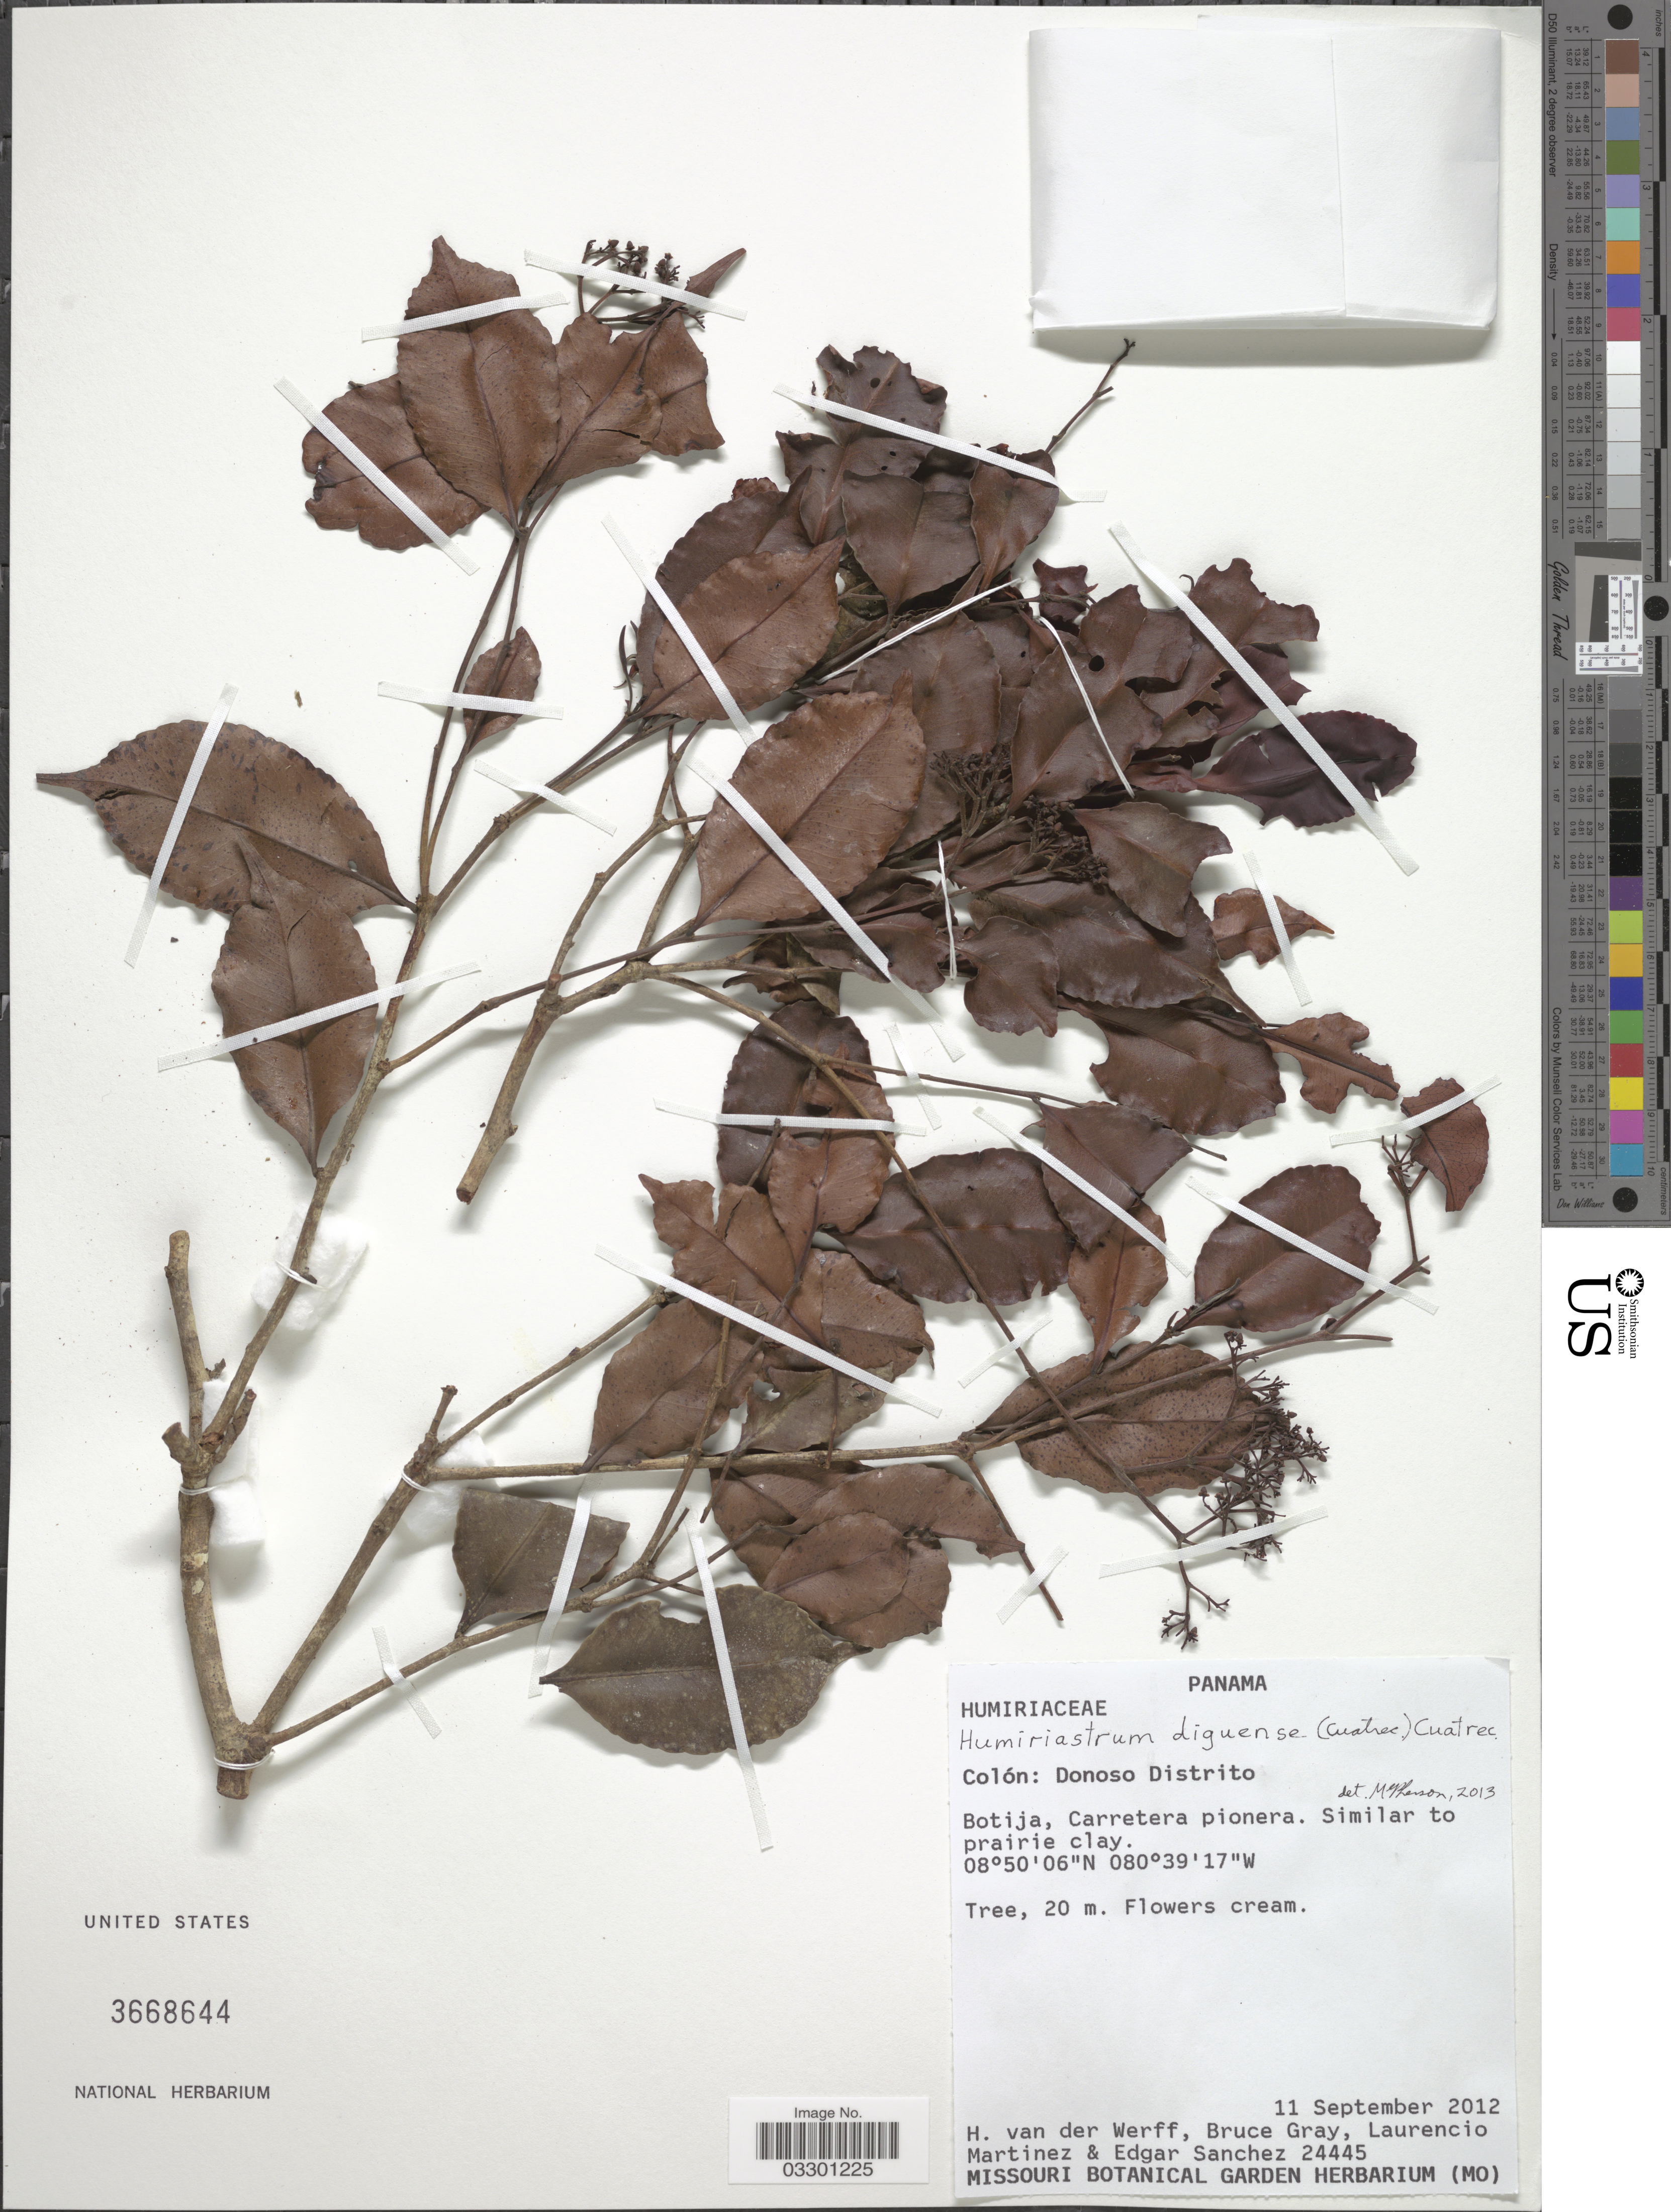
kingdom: Plantae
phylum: Tracheophyta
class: Magnoliopsida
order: Malpighiales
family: Humiriaceae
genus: Humiriastrum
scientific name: Humiriastrum diguense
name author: (Cuatrec.) Cuatrec.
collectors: H. van der Werff, B. Gray, L. Martinez & E. Sanchez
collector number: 24445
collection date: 2012-09-11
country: Panama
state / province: Colón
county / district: Donoso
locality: Donoso Distrito. Botija, Carretera pionera.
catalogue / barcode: US 3668644